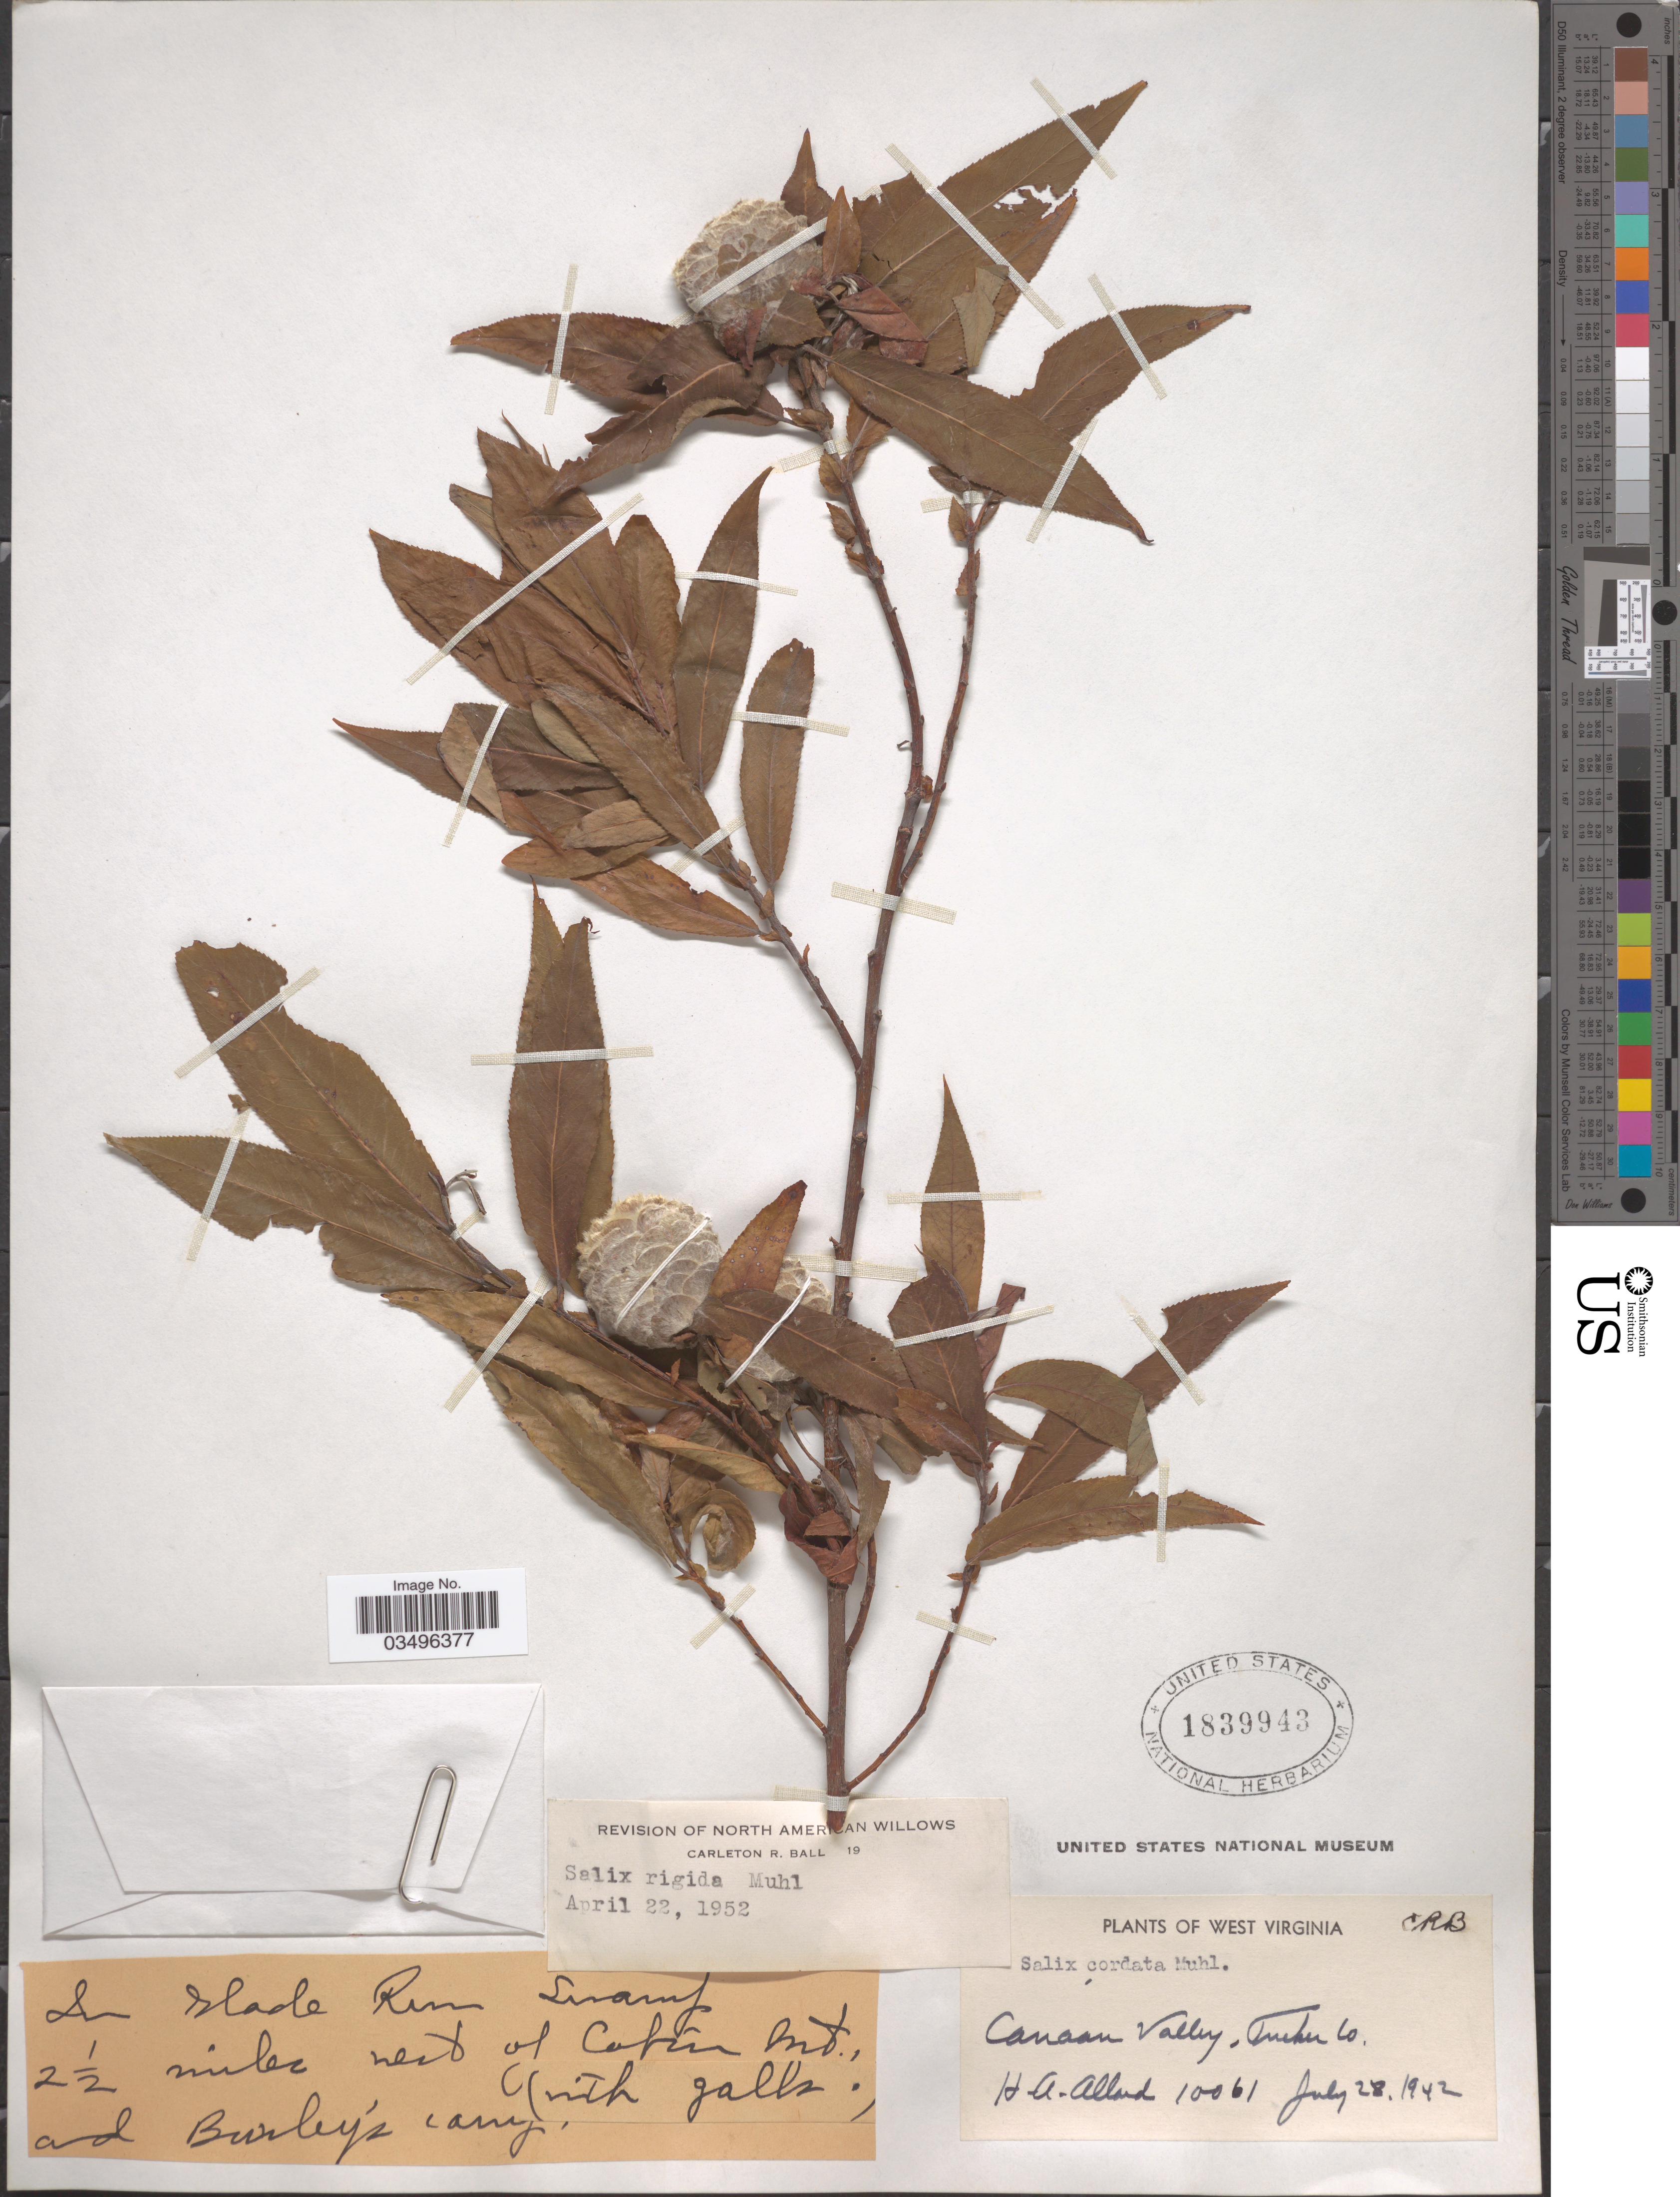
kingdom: Plantae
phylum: Tracheophyta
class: Magnoliopsida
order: Malpighiales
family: Salicaceae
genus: Salix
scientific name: Salix cordata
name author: Michx.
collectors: H. A. Allard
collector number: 10061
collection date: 1942-07-28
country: United States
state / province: West Virginia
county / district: Tucker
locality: Canaan Valley, Tucker Co. At Glade Run Swamp 2½ miles west of Cabin Mt. at Burley's camp (with galls)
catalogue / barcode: US 1839943